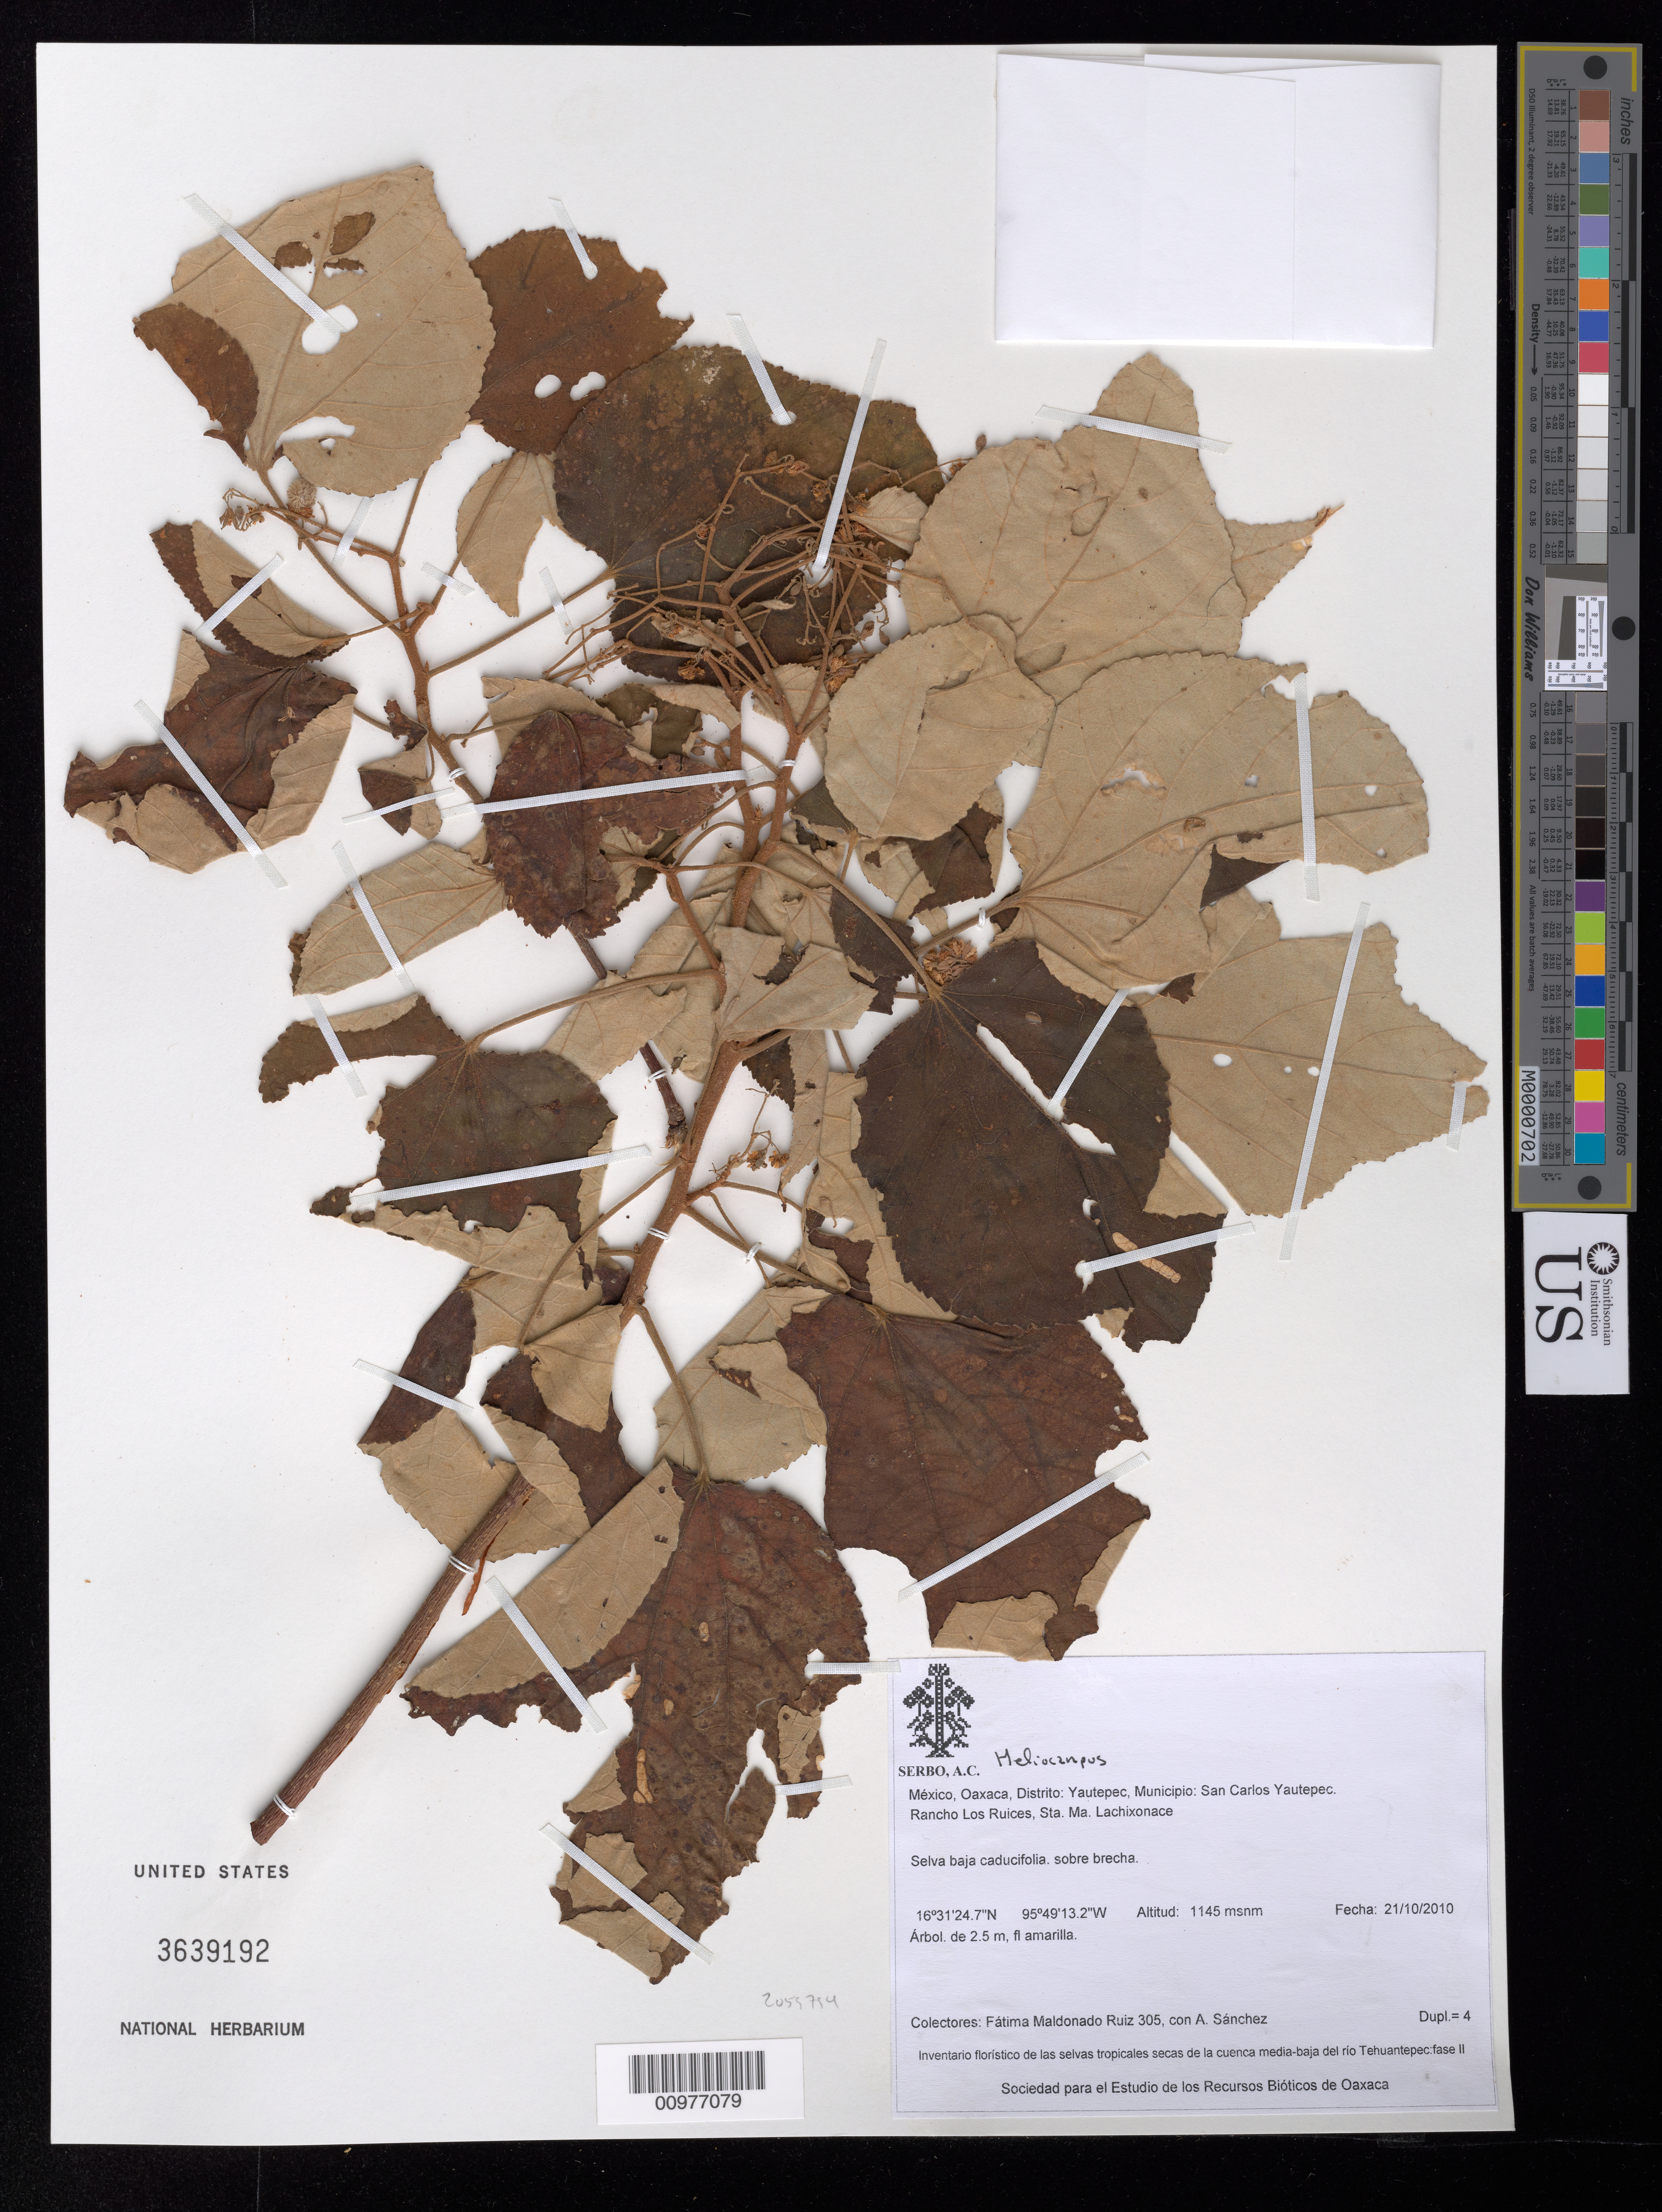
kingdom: Plantae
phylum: Tracheophyta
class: Magnoliopsida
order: Malvales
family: Malvaceae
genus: Heliocarpus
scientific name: Heliocarpus velutinus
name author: Rose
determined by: Dorr, Laurence J., Curator (BOT), Smithsonian Institution - National Museum of Natural History (UNITED STATES)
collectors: F. Maldonado Ruiz & A. Sanchez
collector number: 305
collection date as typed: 21/10/2010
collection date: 2010-10-21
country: Mexico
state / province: Oaxaca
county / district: Yautepec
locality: Municipio: San Carlos Yautepec. Rancho Los Ruices, Sta. Ma. Lachixonace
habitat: selva baja caducifolia. sobre brecha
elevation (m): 1145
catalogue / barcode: US 3639192